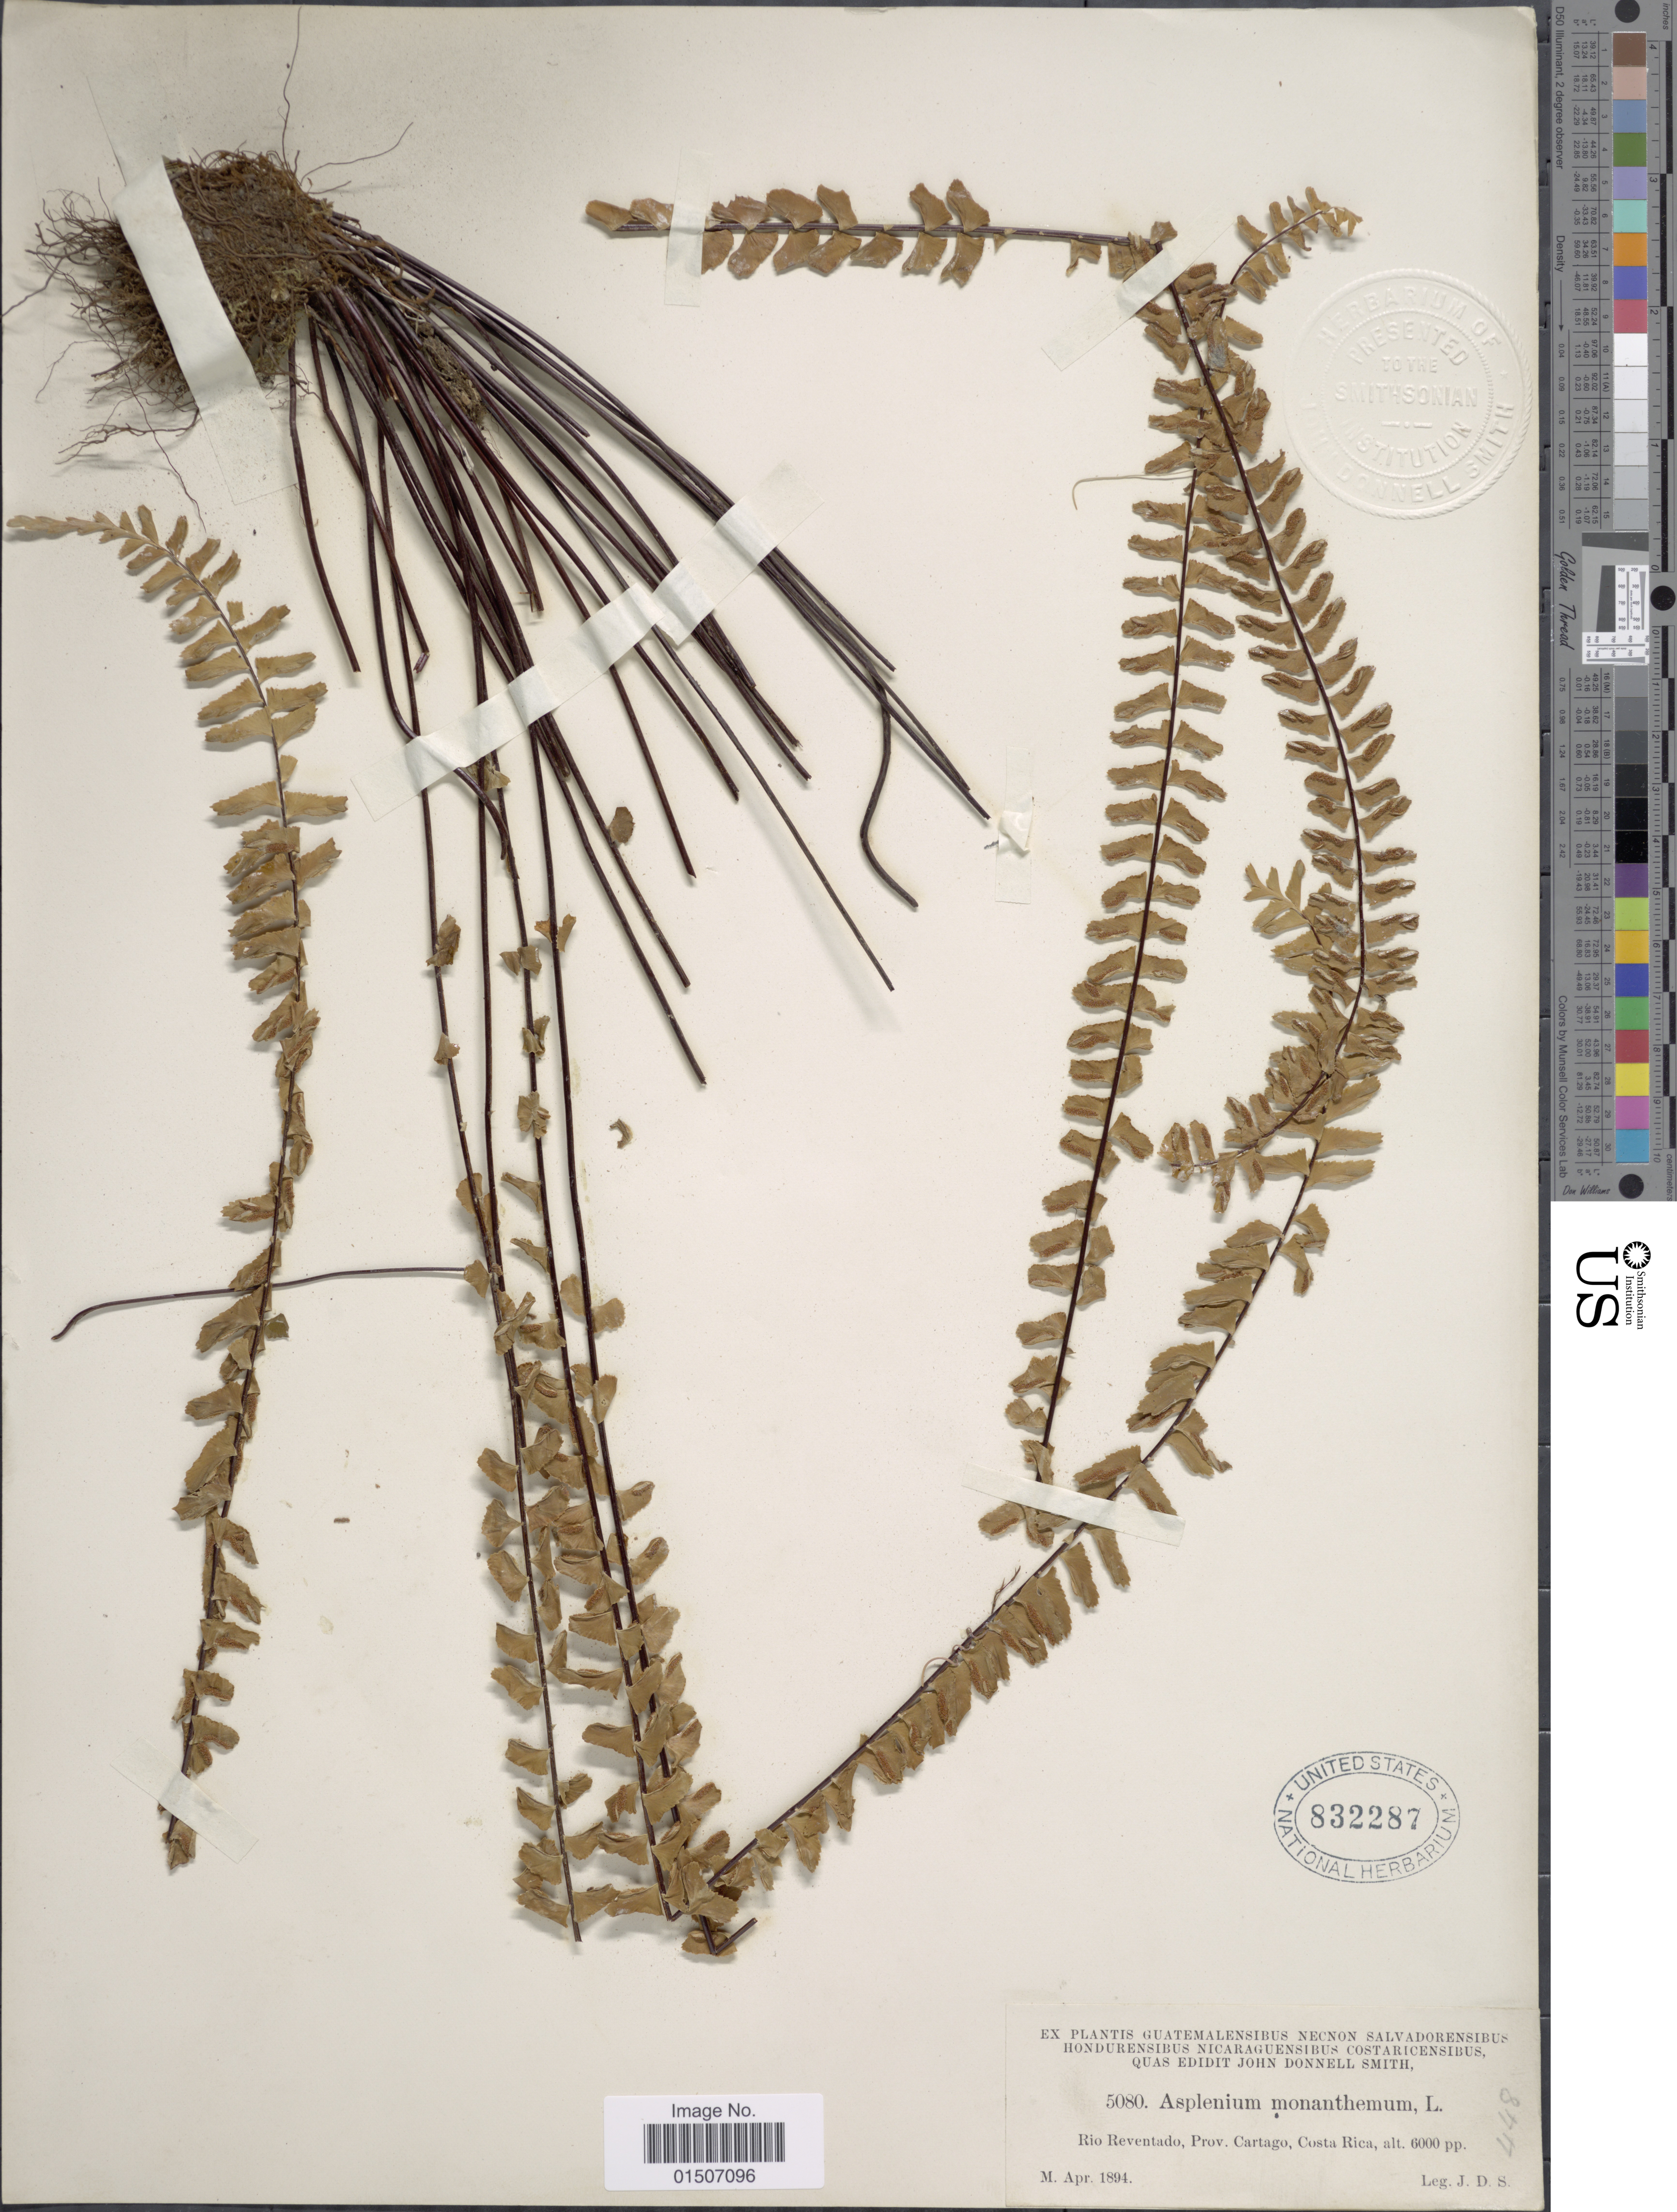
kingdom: Plantae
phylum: Tracheophyta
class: Polypodiopsida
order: Polypodiales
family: Aspleniaceae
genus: Asplenium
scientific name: Asplenium monanthes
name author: L.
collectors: J. Donnell Smith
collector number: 5080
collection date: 1894-04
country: Costa Rica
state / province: Cartago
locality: Rio Reventado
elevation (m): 1829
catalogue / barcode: US 832287